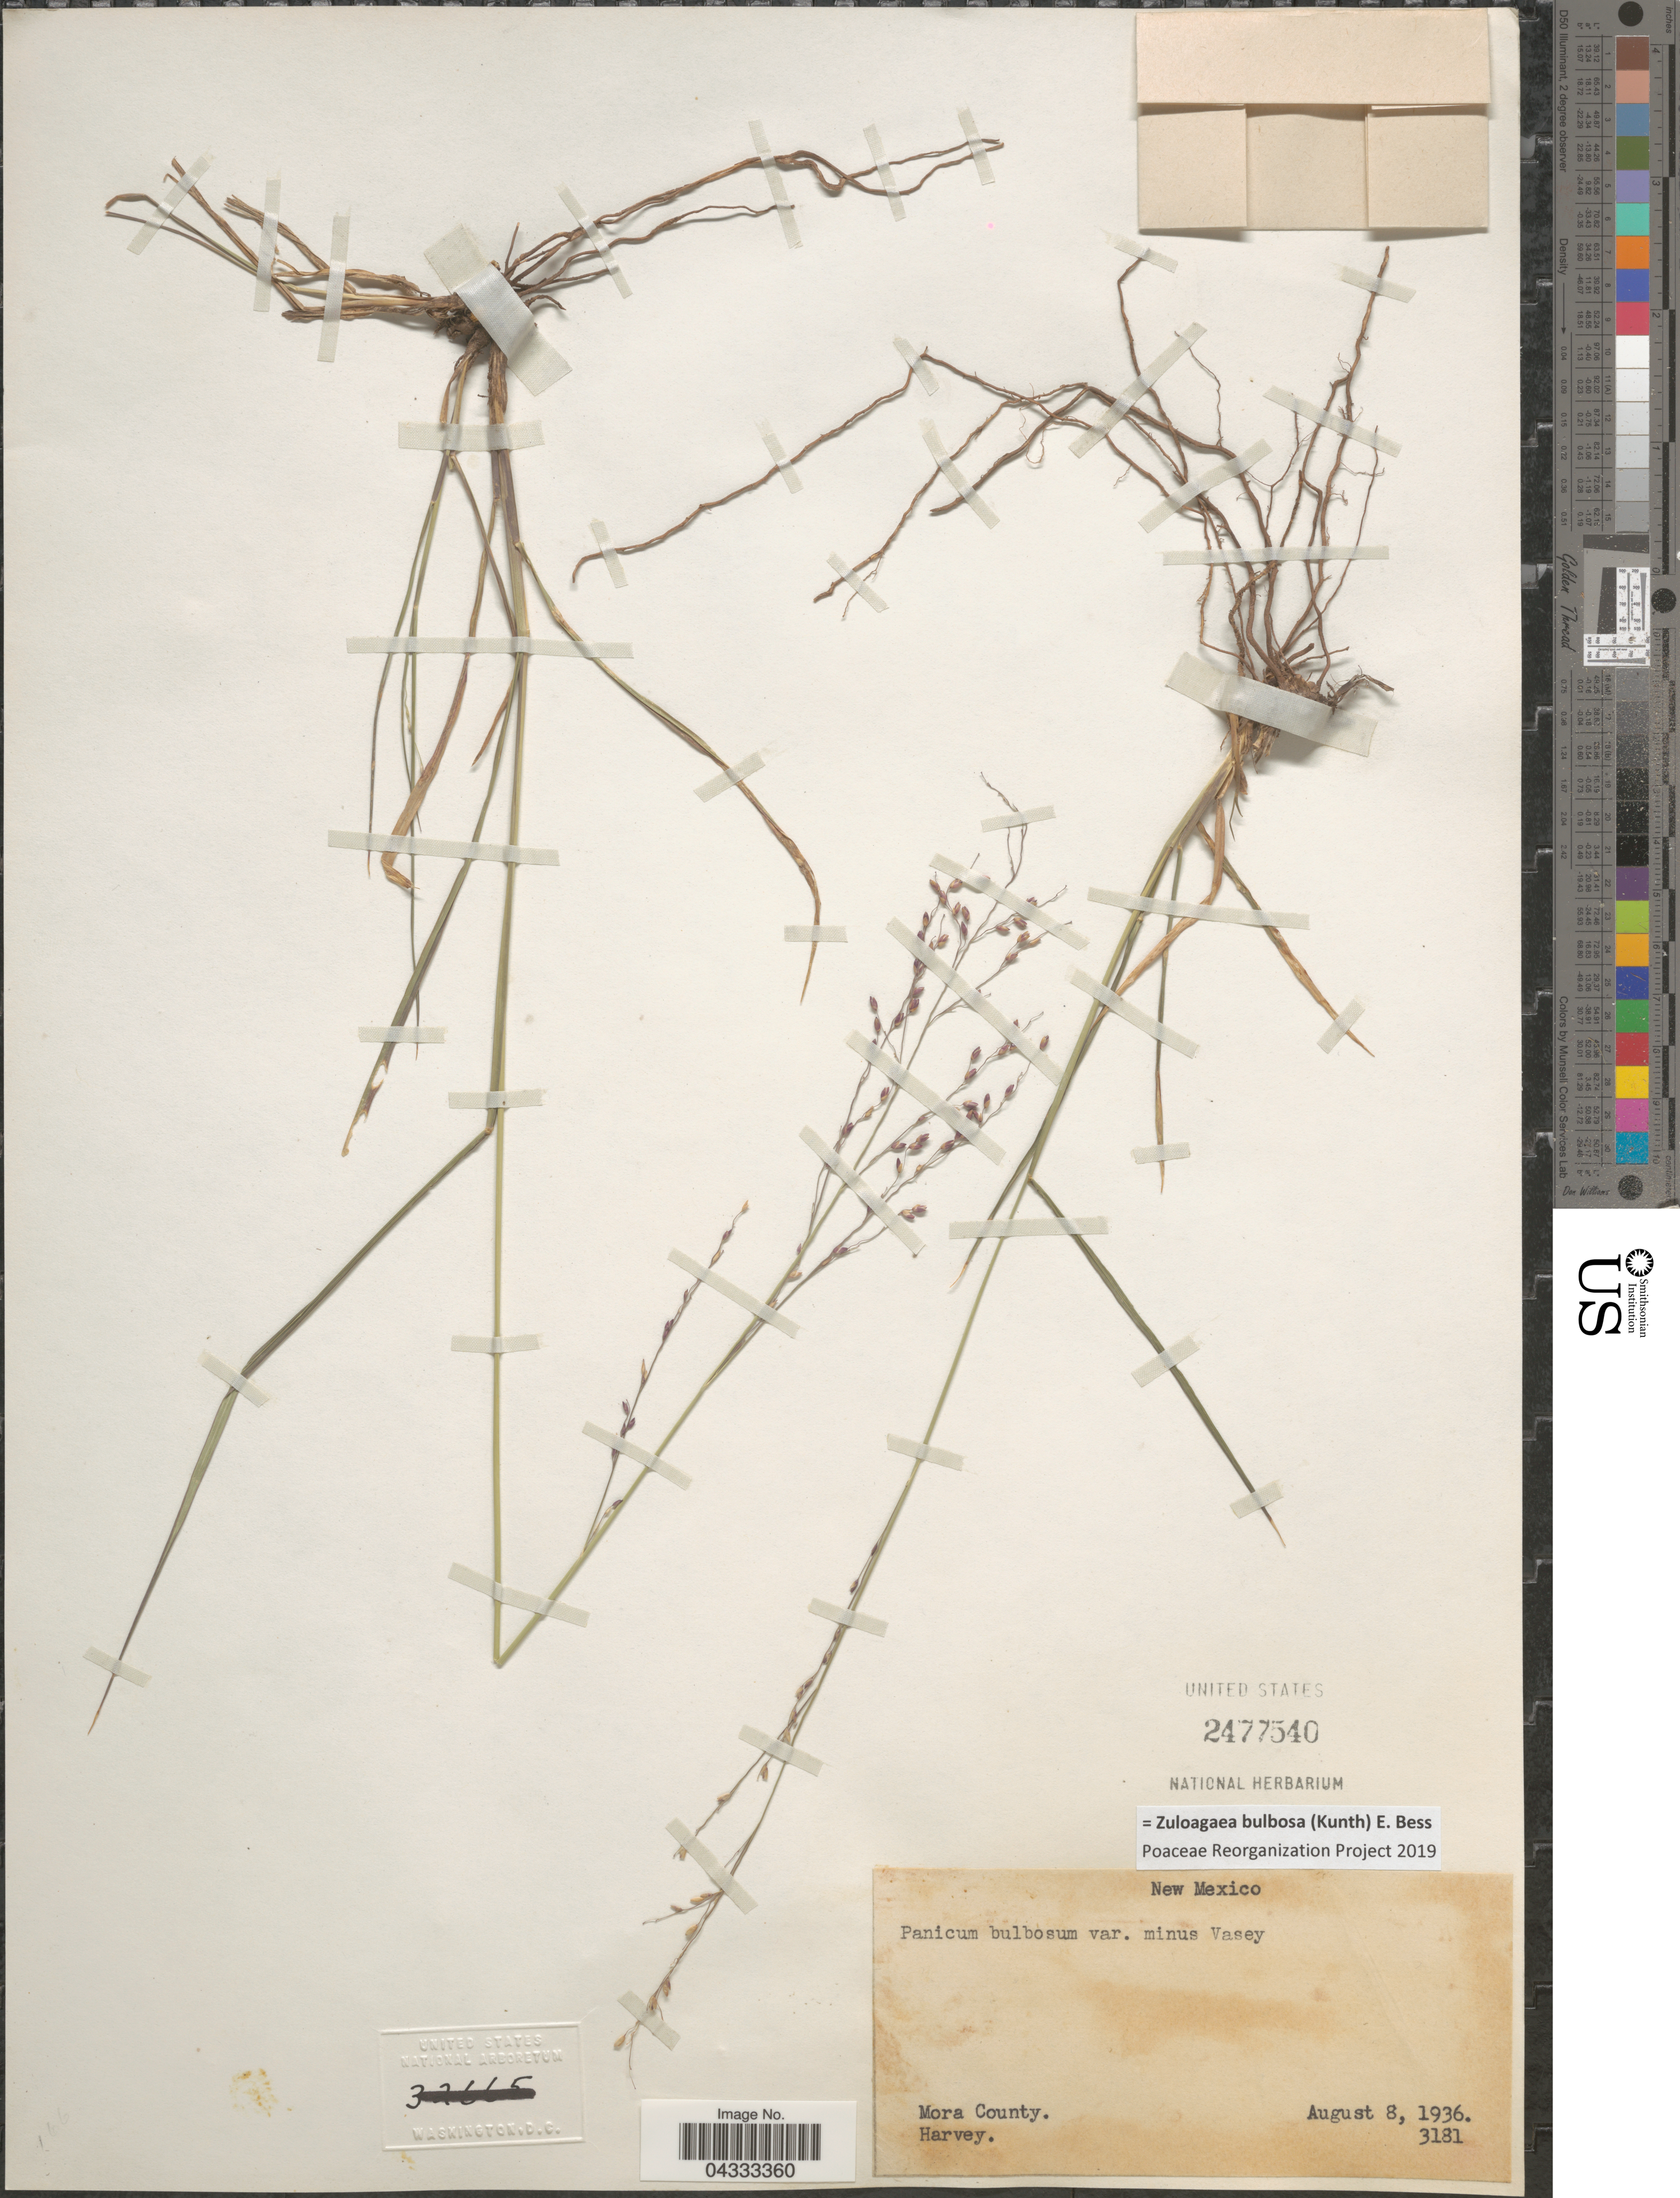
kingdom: Plantae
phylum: Tracheophyta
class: Liliopsida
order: Poales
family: Poaceae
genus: Zuloagaea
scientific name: Zuloagaea bulbosa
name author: (Kunth) E. Bess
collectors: -. Harvey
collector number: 3181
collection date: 1936-08-08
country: United States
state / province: New Mexico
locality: Mora County.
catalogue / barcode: US 2477540